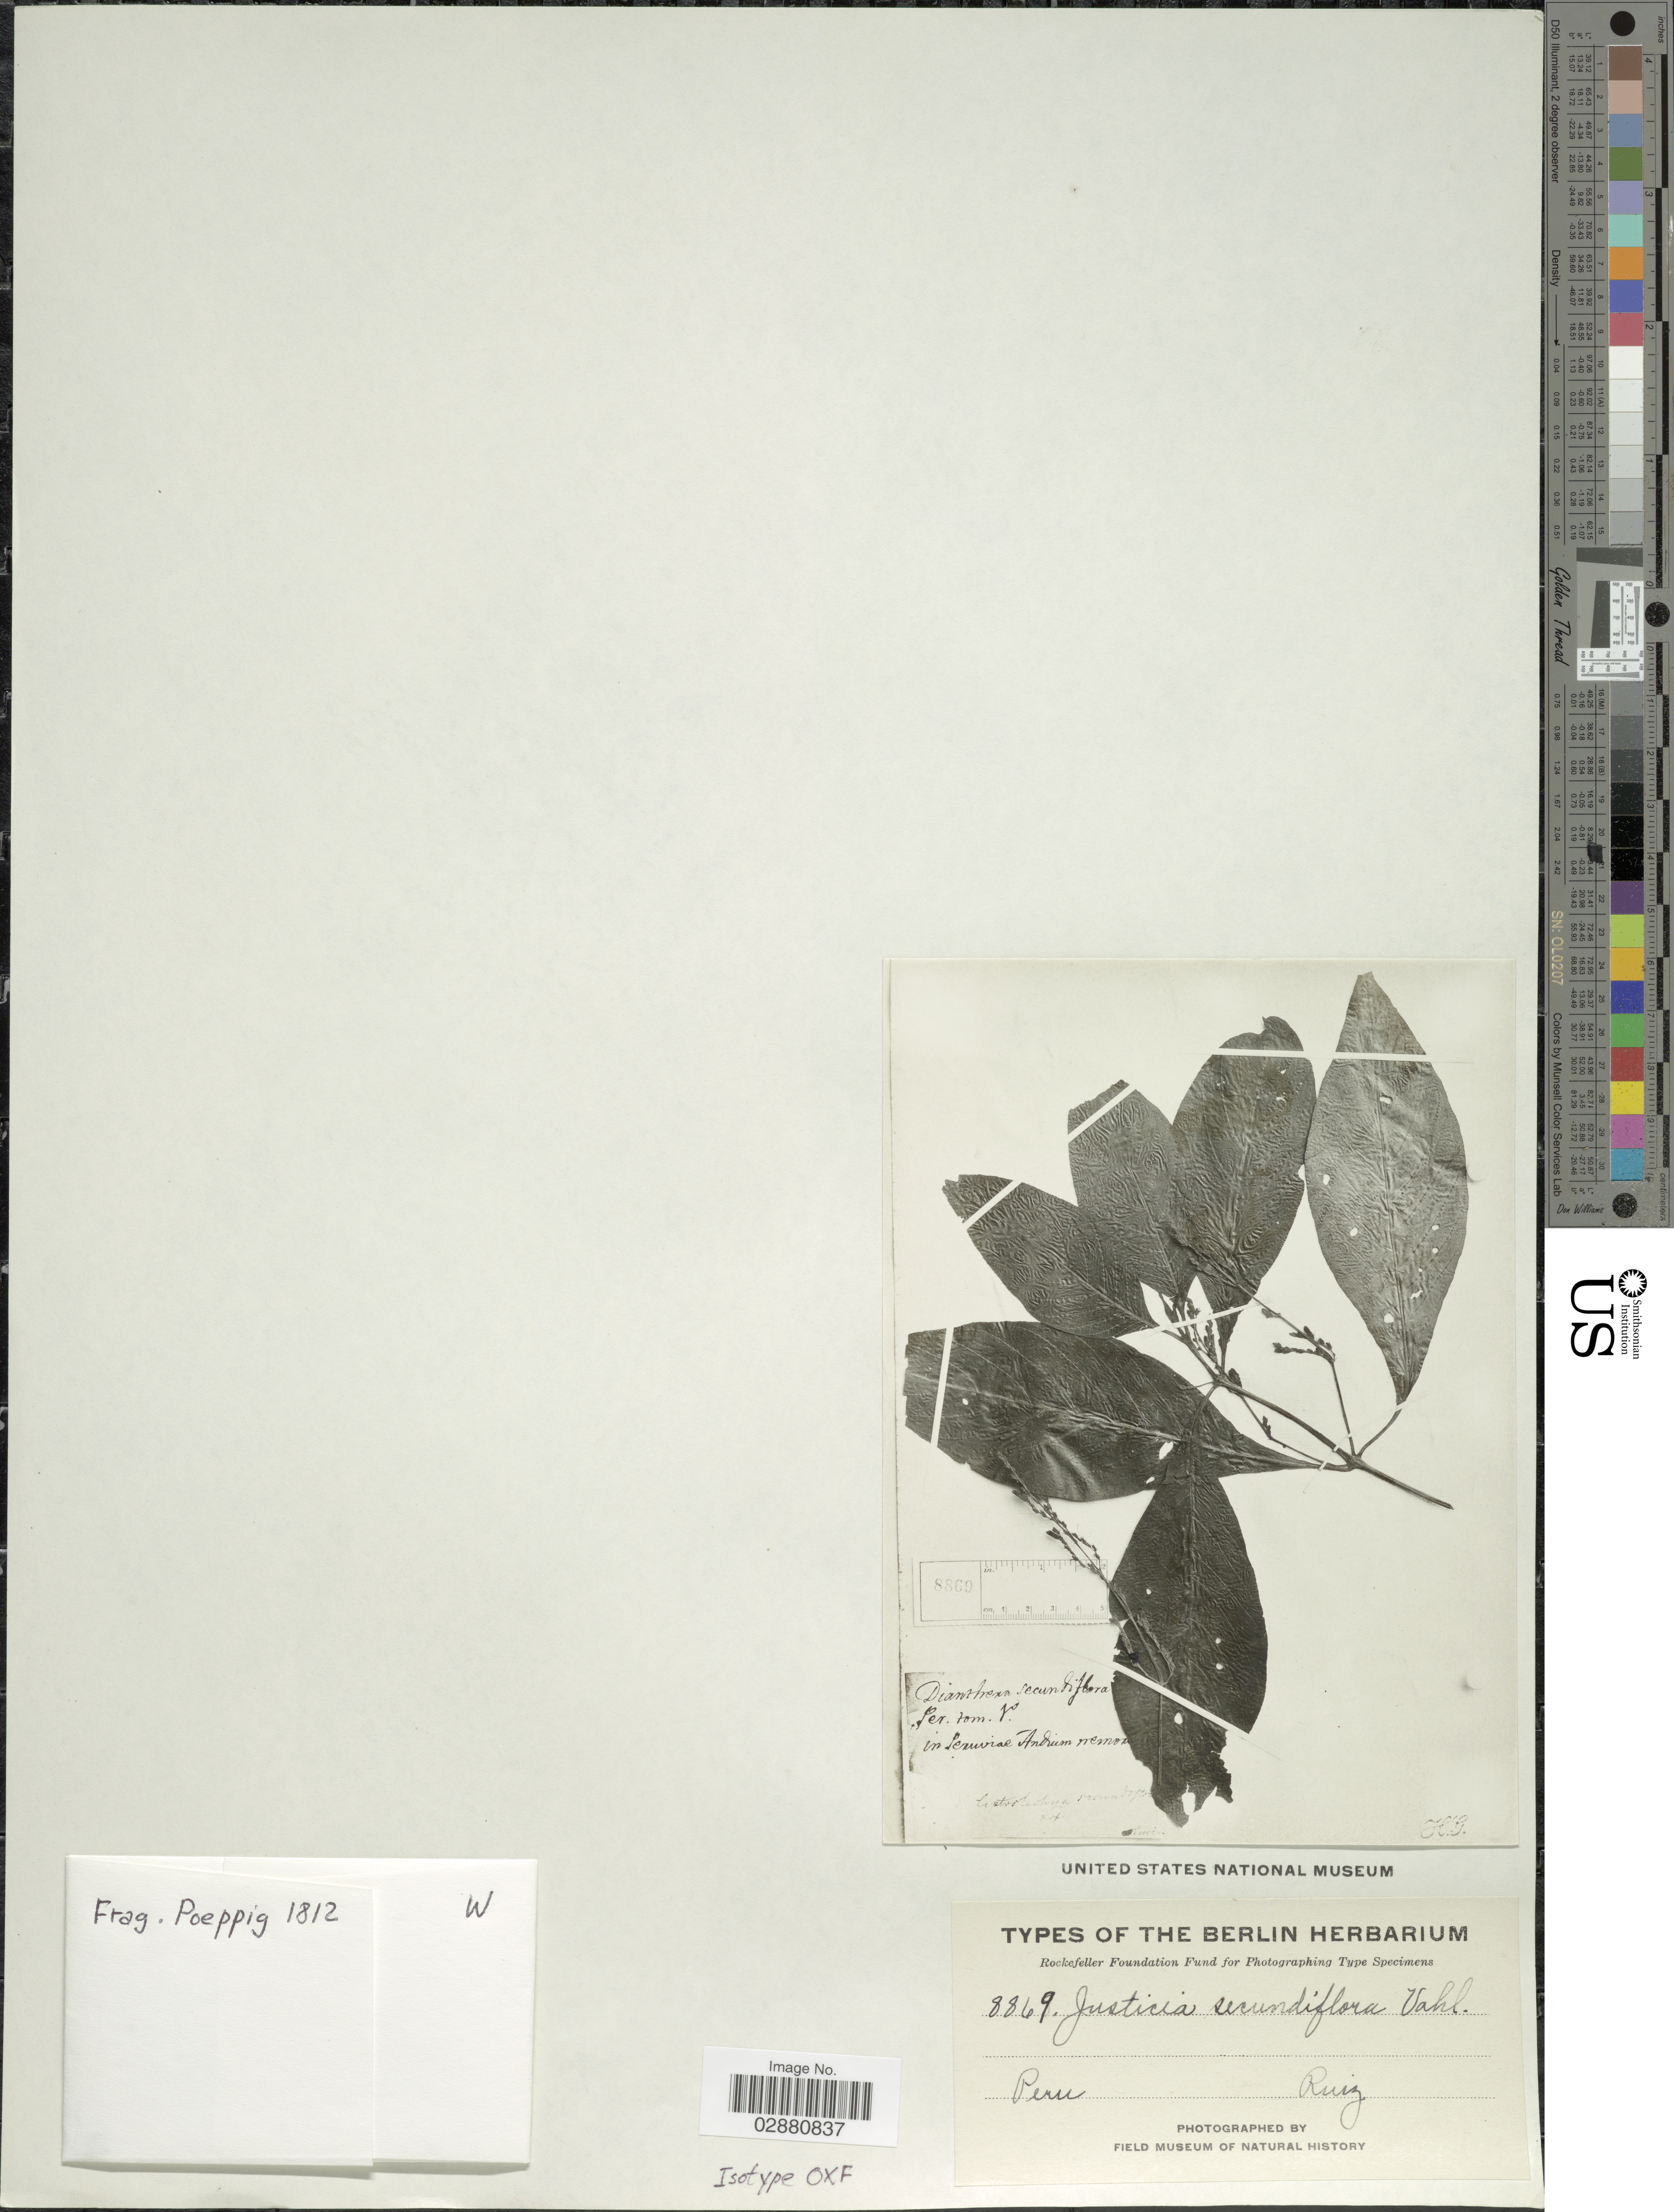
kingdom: Plantae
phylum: Tracheophyta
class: Magnoliopsida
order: Lamiales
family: Acanthaceae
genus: Justicia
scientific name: Justicia secundiflora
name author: (Ruiz & Pav.) Vahl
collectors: Ruiz, --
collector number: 8869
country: Peru